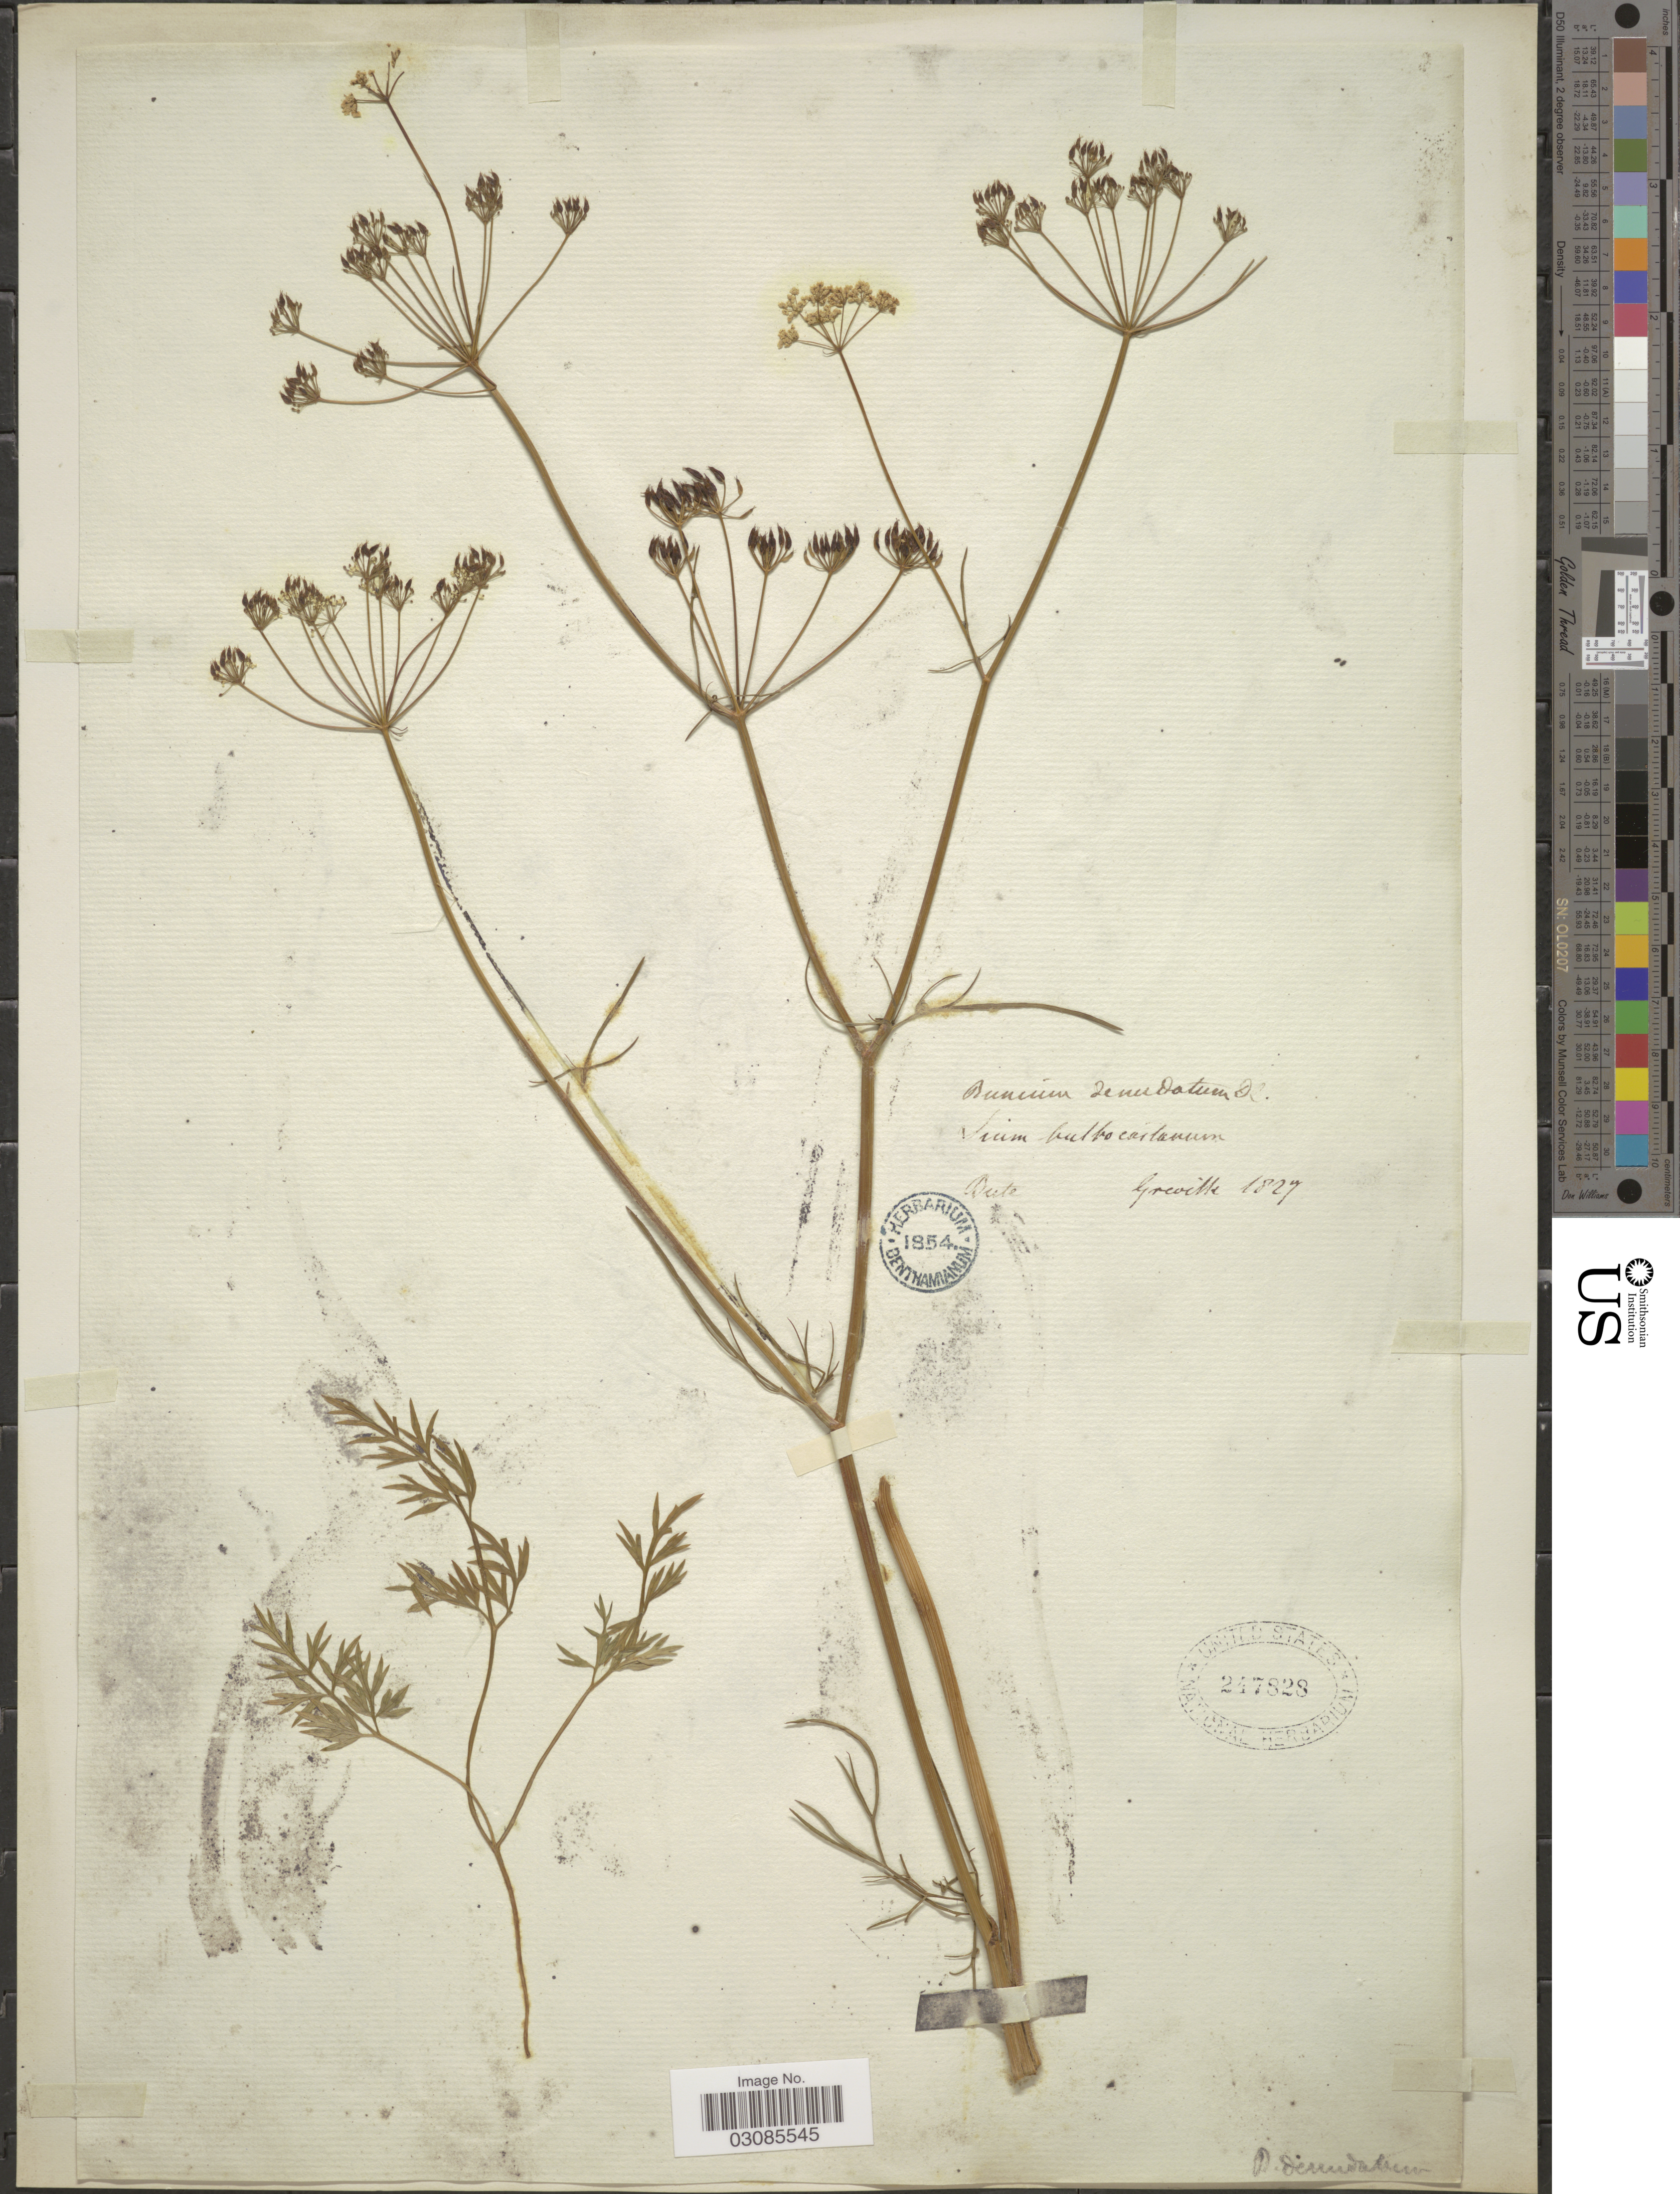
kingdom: Plantae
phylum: Tracheophyta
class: Magnoliopsida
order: Apiales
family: Apiaceae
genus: Conopodium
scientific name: Conopodium denudatum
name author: (DC.) W.D.J. Koch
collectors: -- Greville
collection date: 1827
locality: Bute [interpreted] [unsure placement]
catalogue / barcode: US 247828